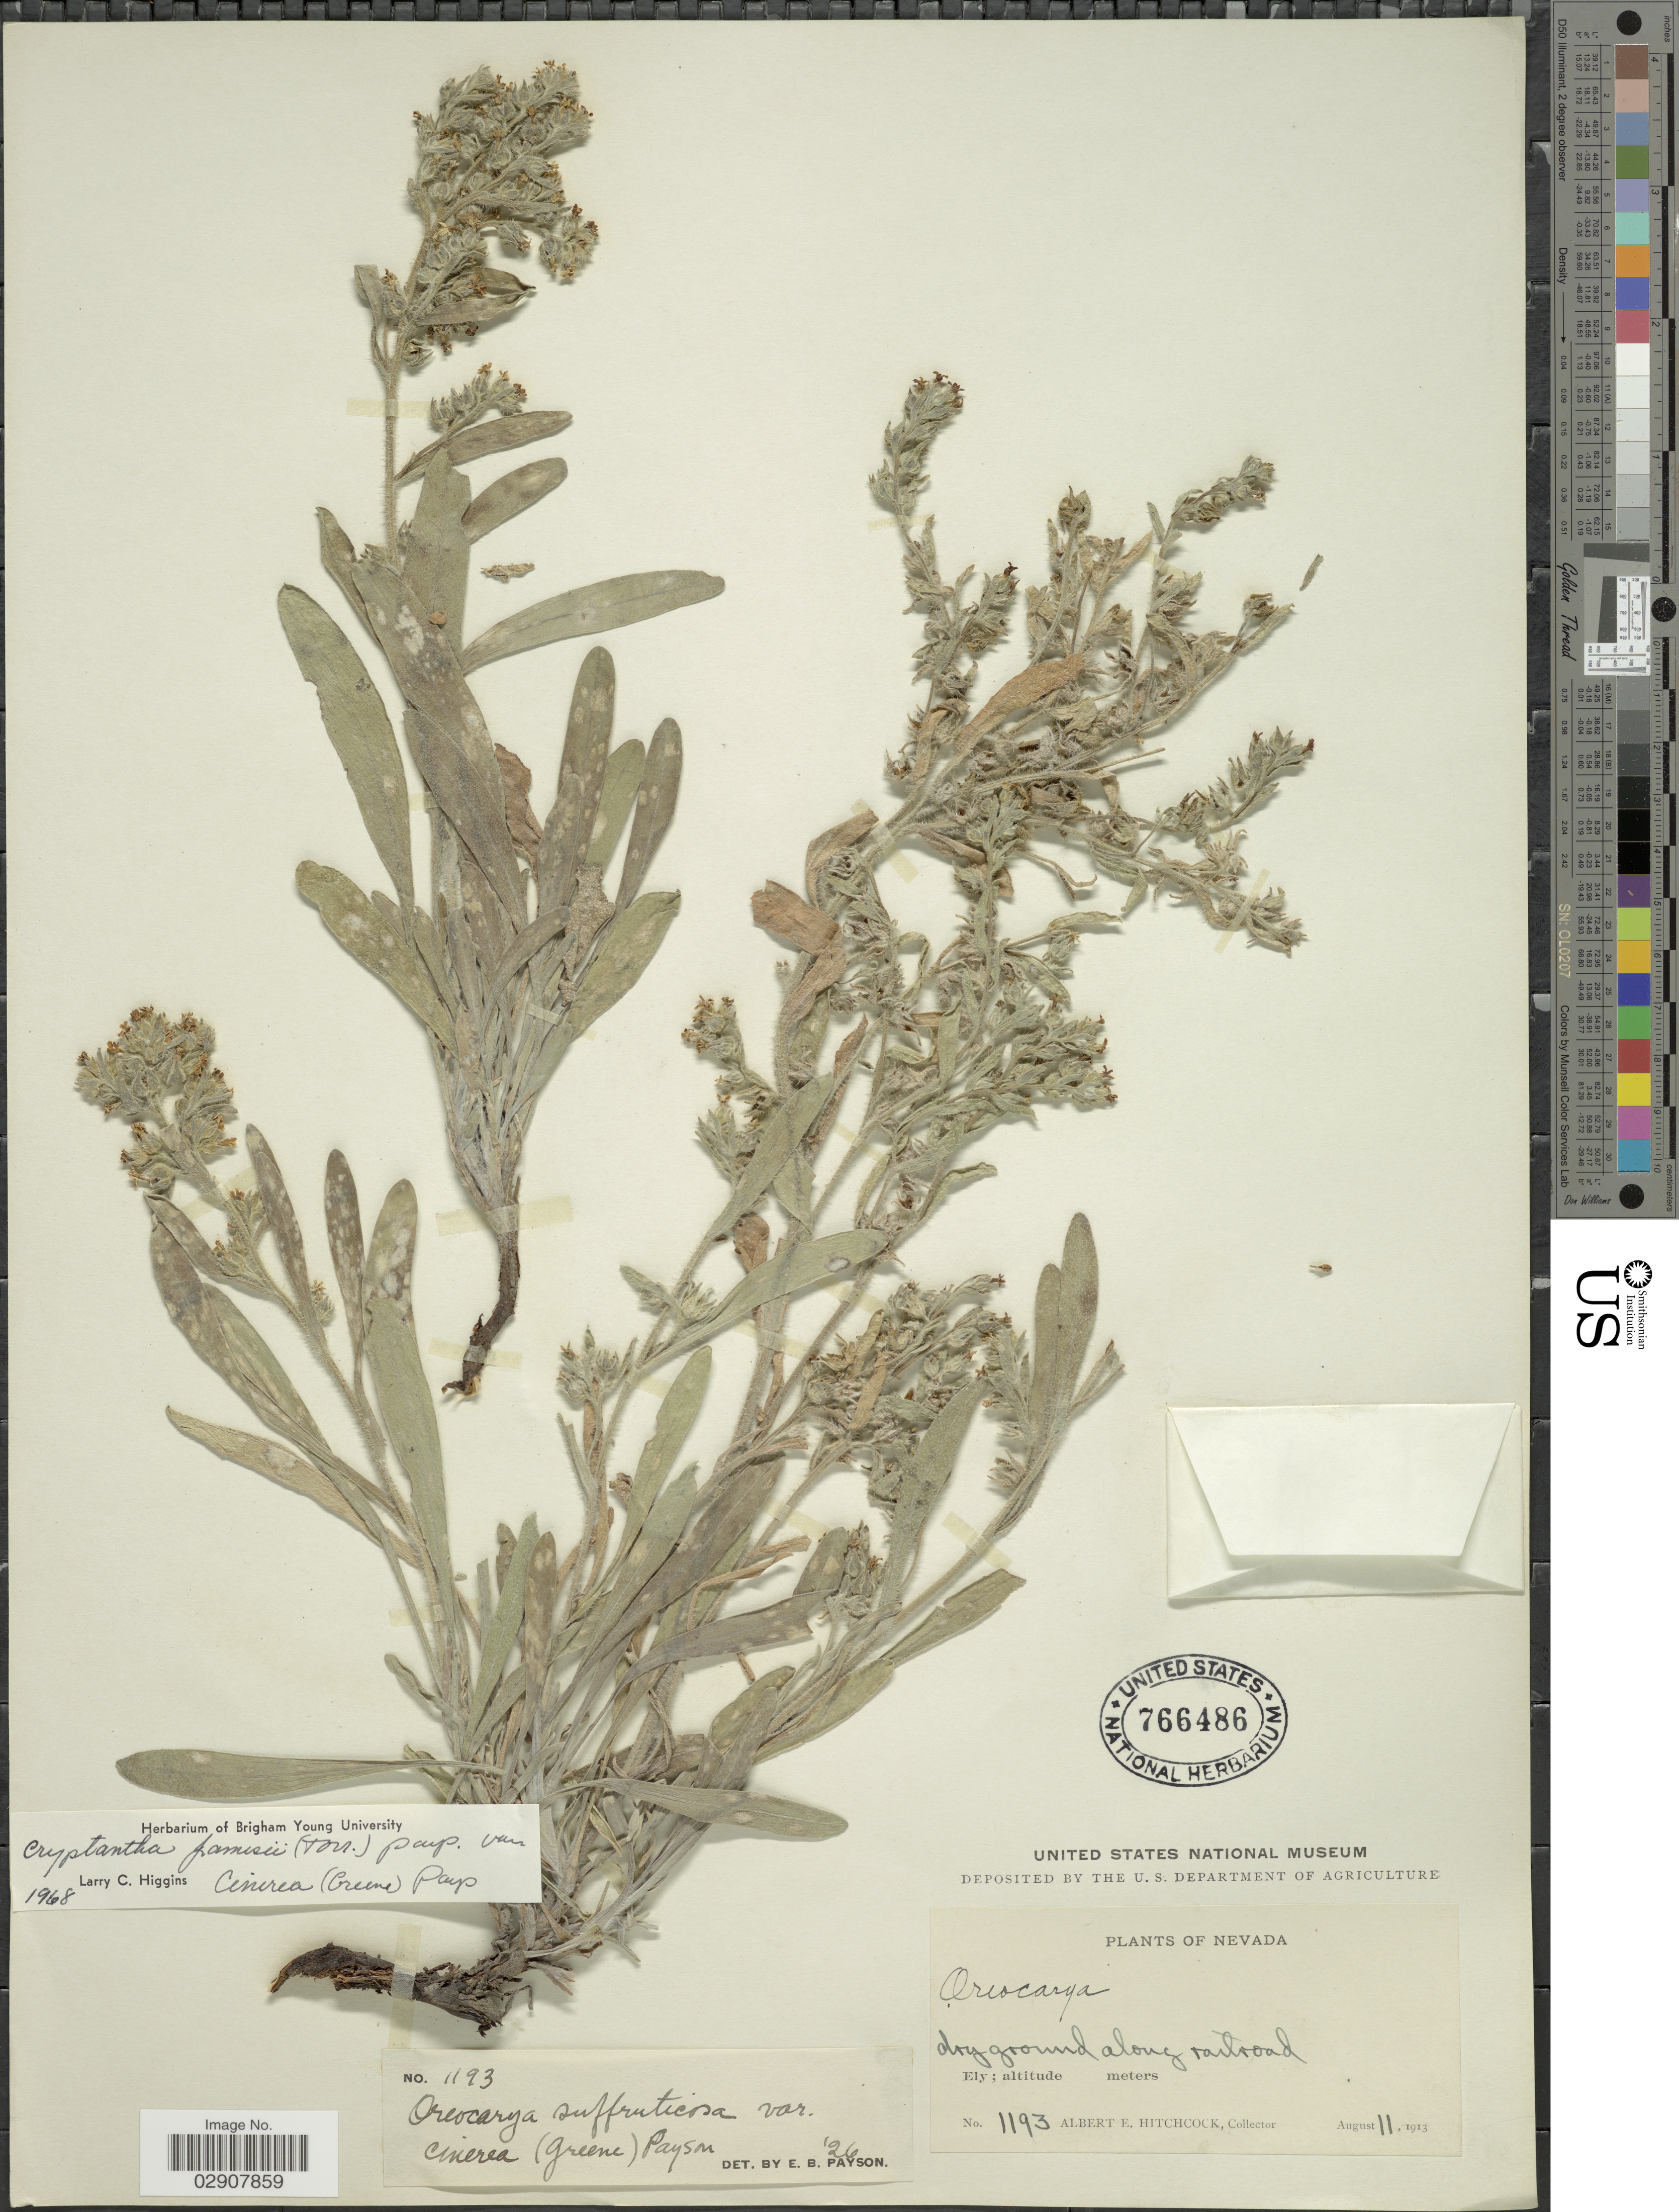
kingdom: Plantae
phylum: Tracheophyta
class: Magnoliopsida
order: Boraginales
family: Boraginaceae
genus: Cryptantha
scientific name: Cryptantha jamesii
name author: (Torr.) Payson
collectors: A. Hitchcock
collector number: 1193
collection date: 1913-08-11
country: United States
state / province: Nevada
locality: Dry ground along railroad. Ely. Nevada.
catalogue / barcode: US 766486